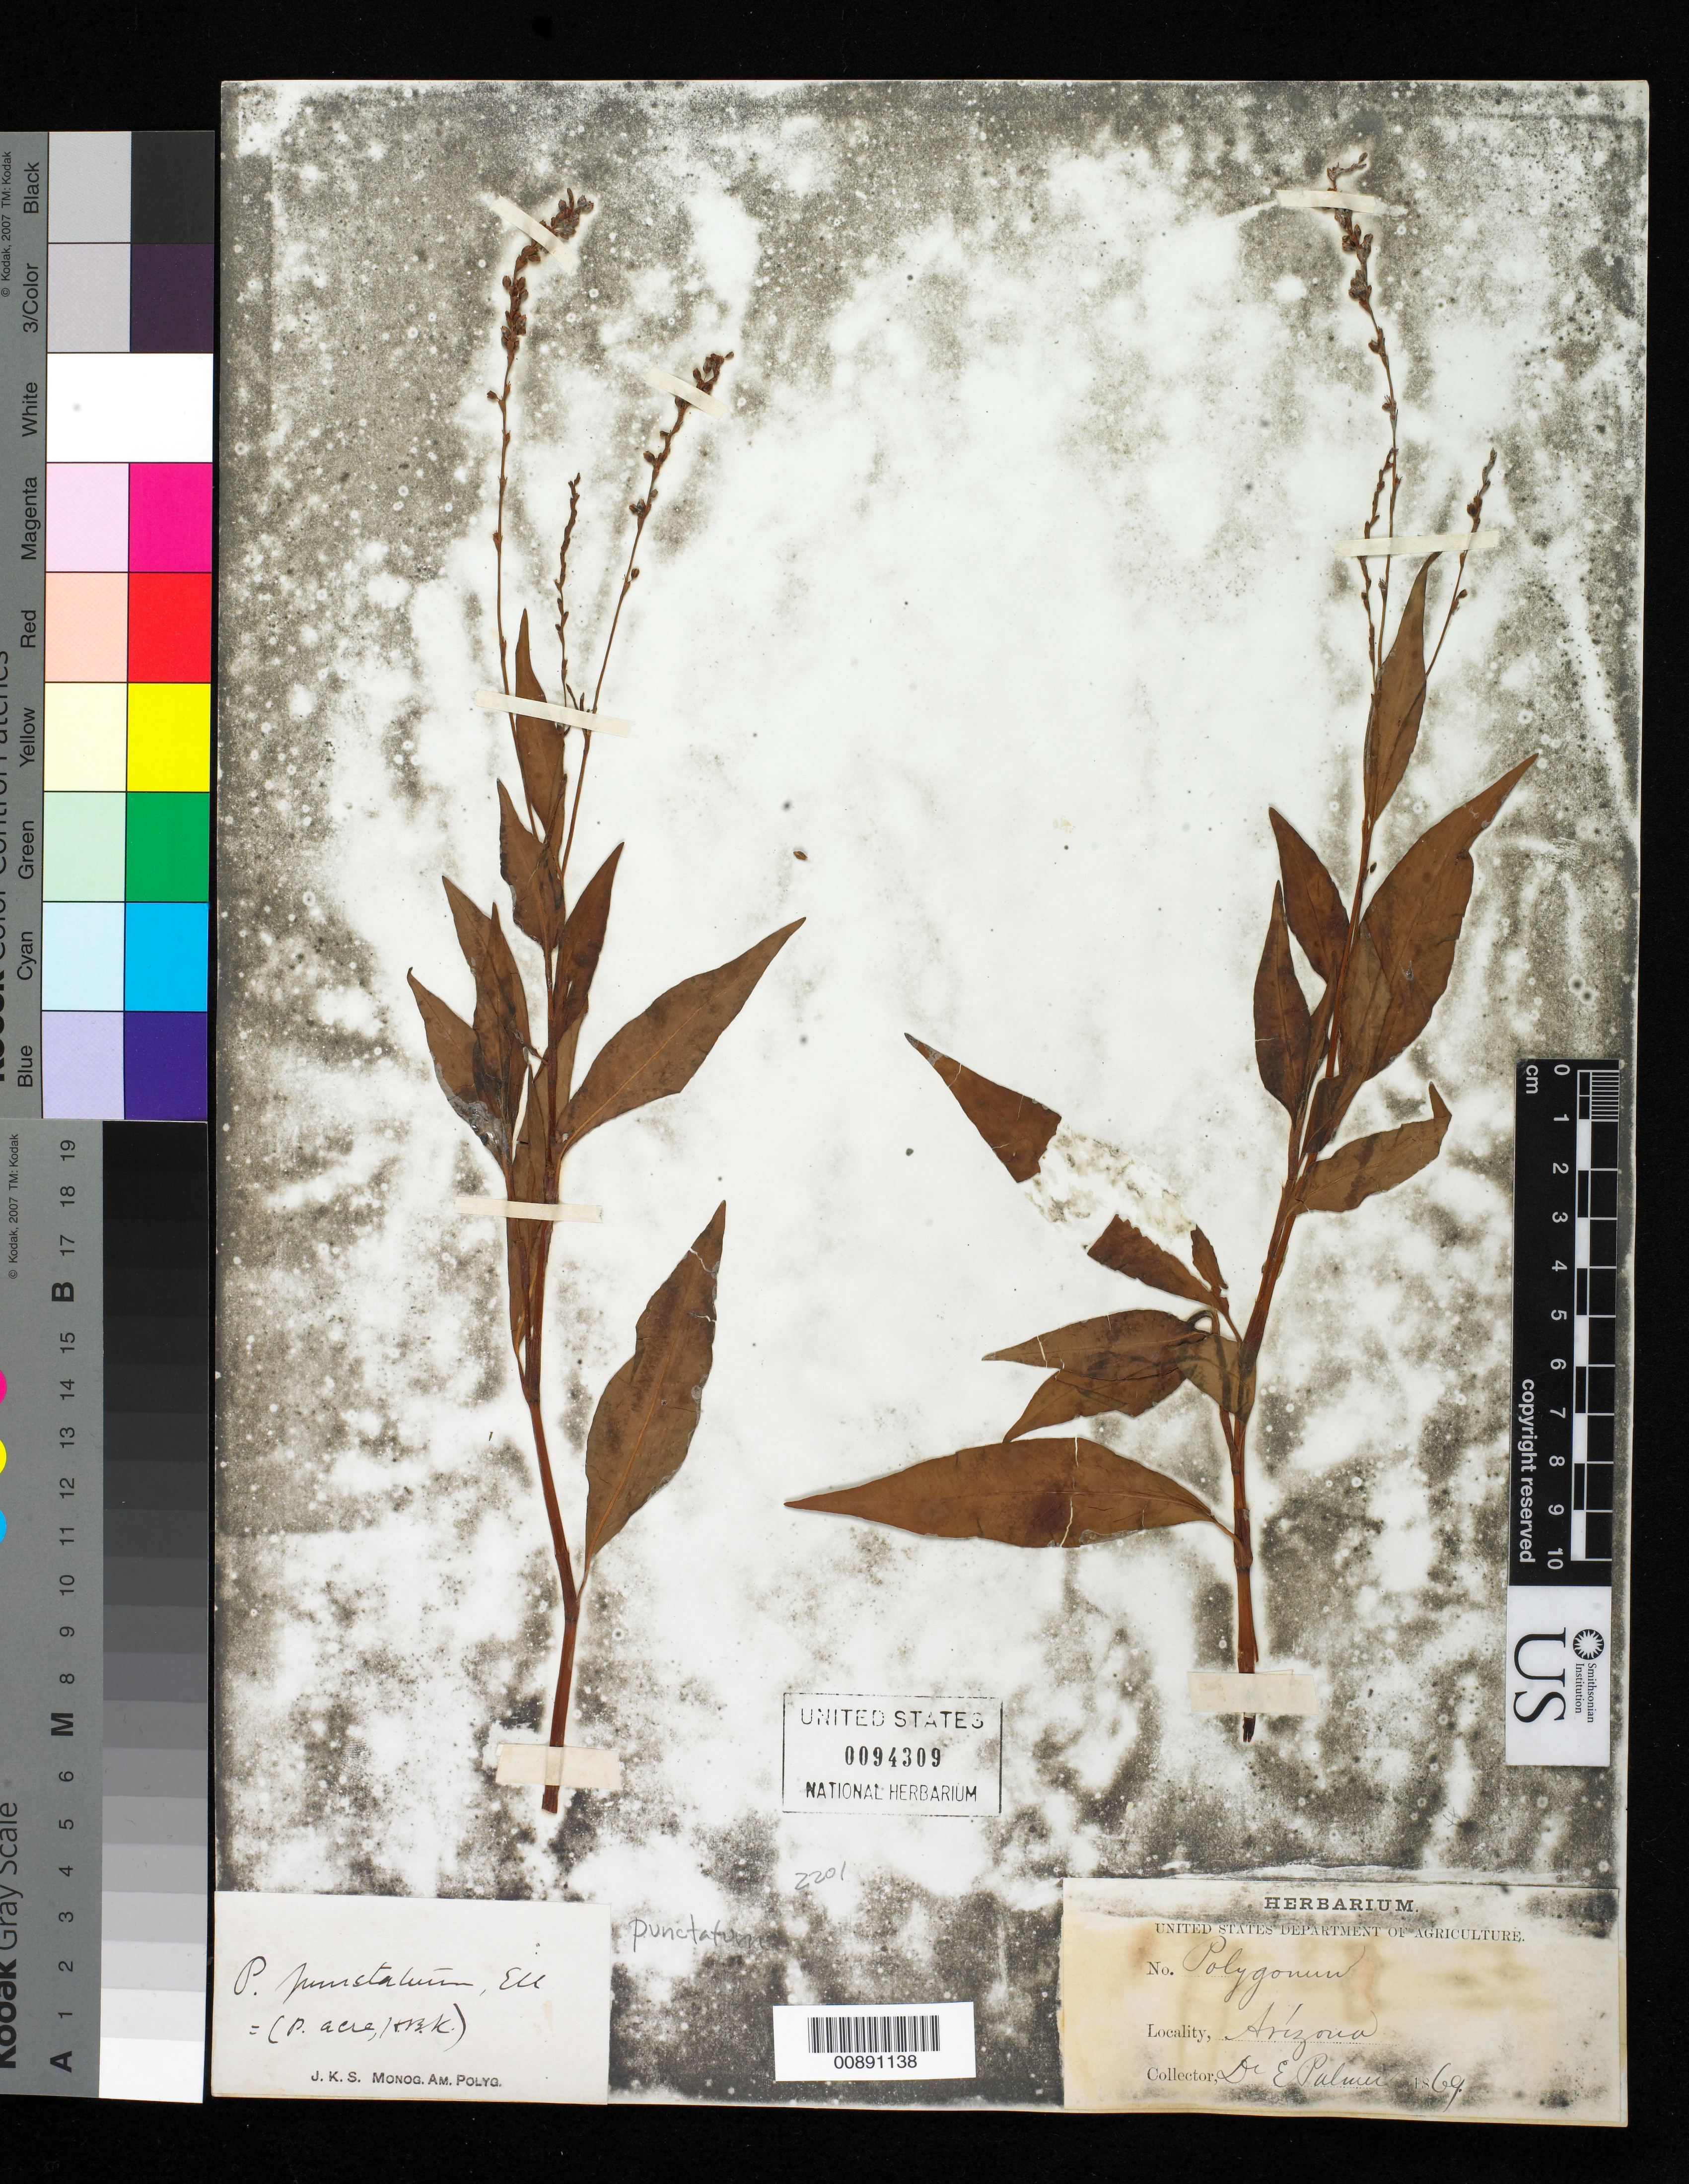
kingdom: Plantae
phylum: Tracheophyta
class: Magnoliopsida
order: Caryophyllales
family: Polygonaceae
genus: Polygonum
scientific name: Polygonum punctatum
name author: Elliott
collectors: E. Palmer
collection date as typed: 1869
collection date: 1869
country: United States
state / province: Arizona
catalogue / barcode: US 94309